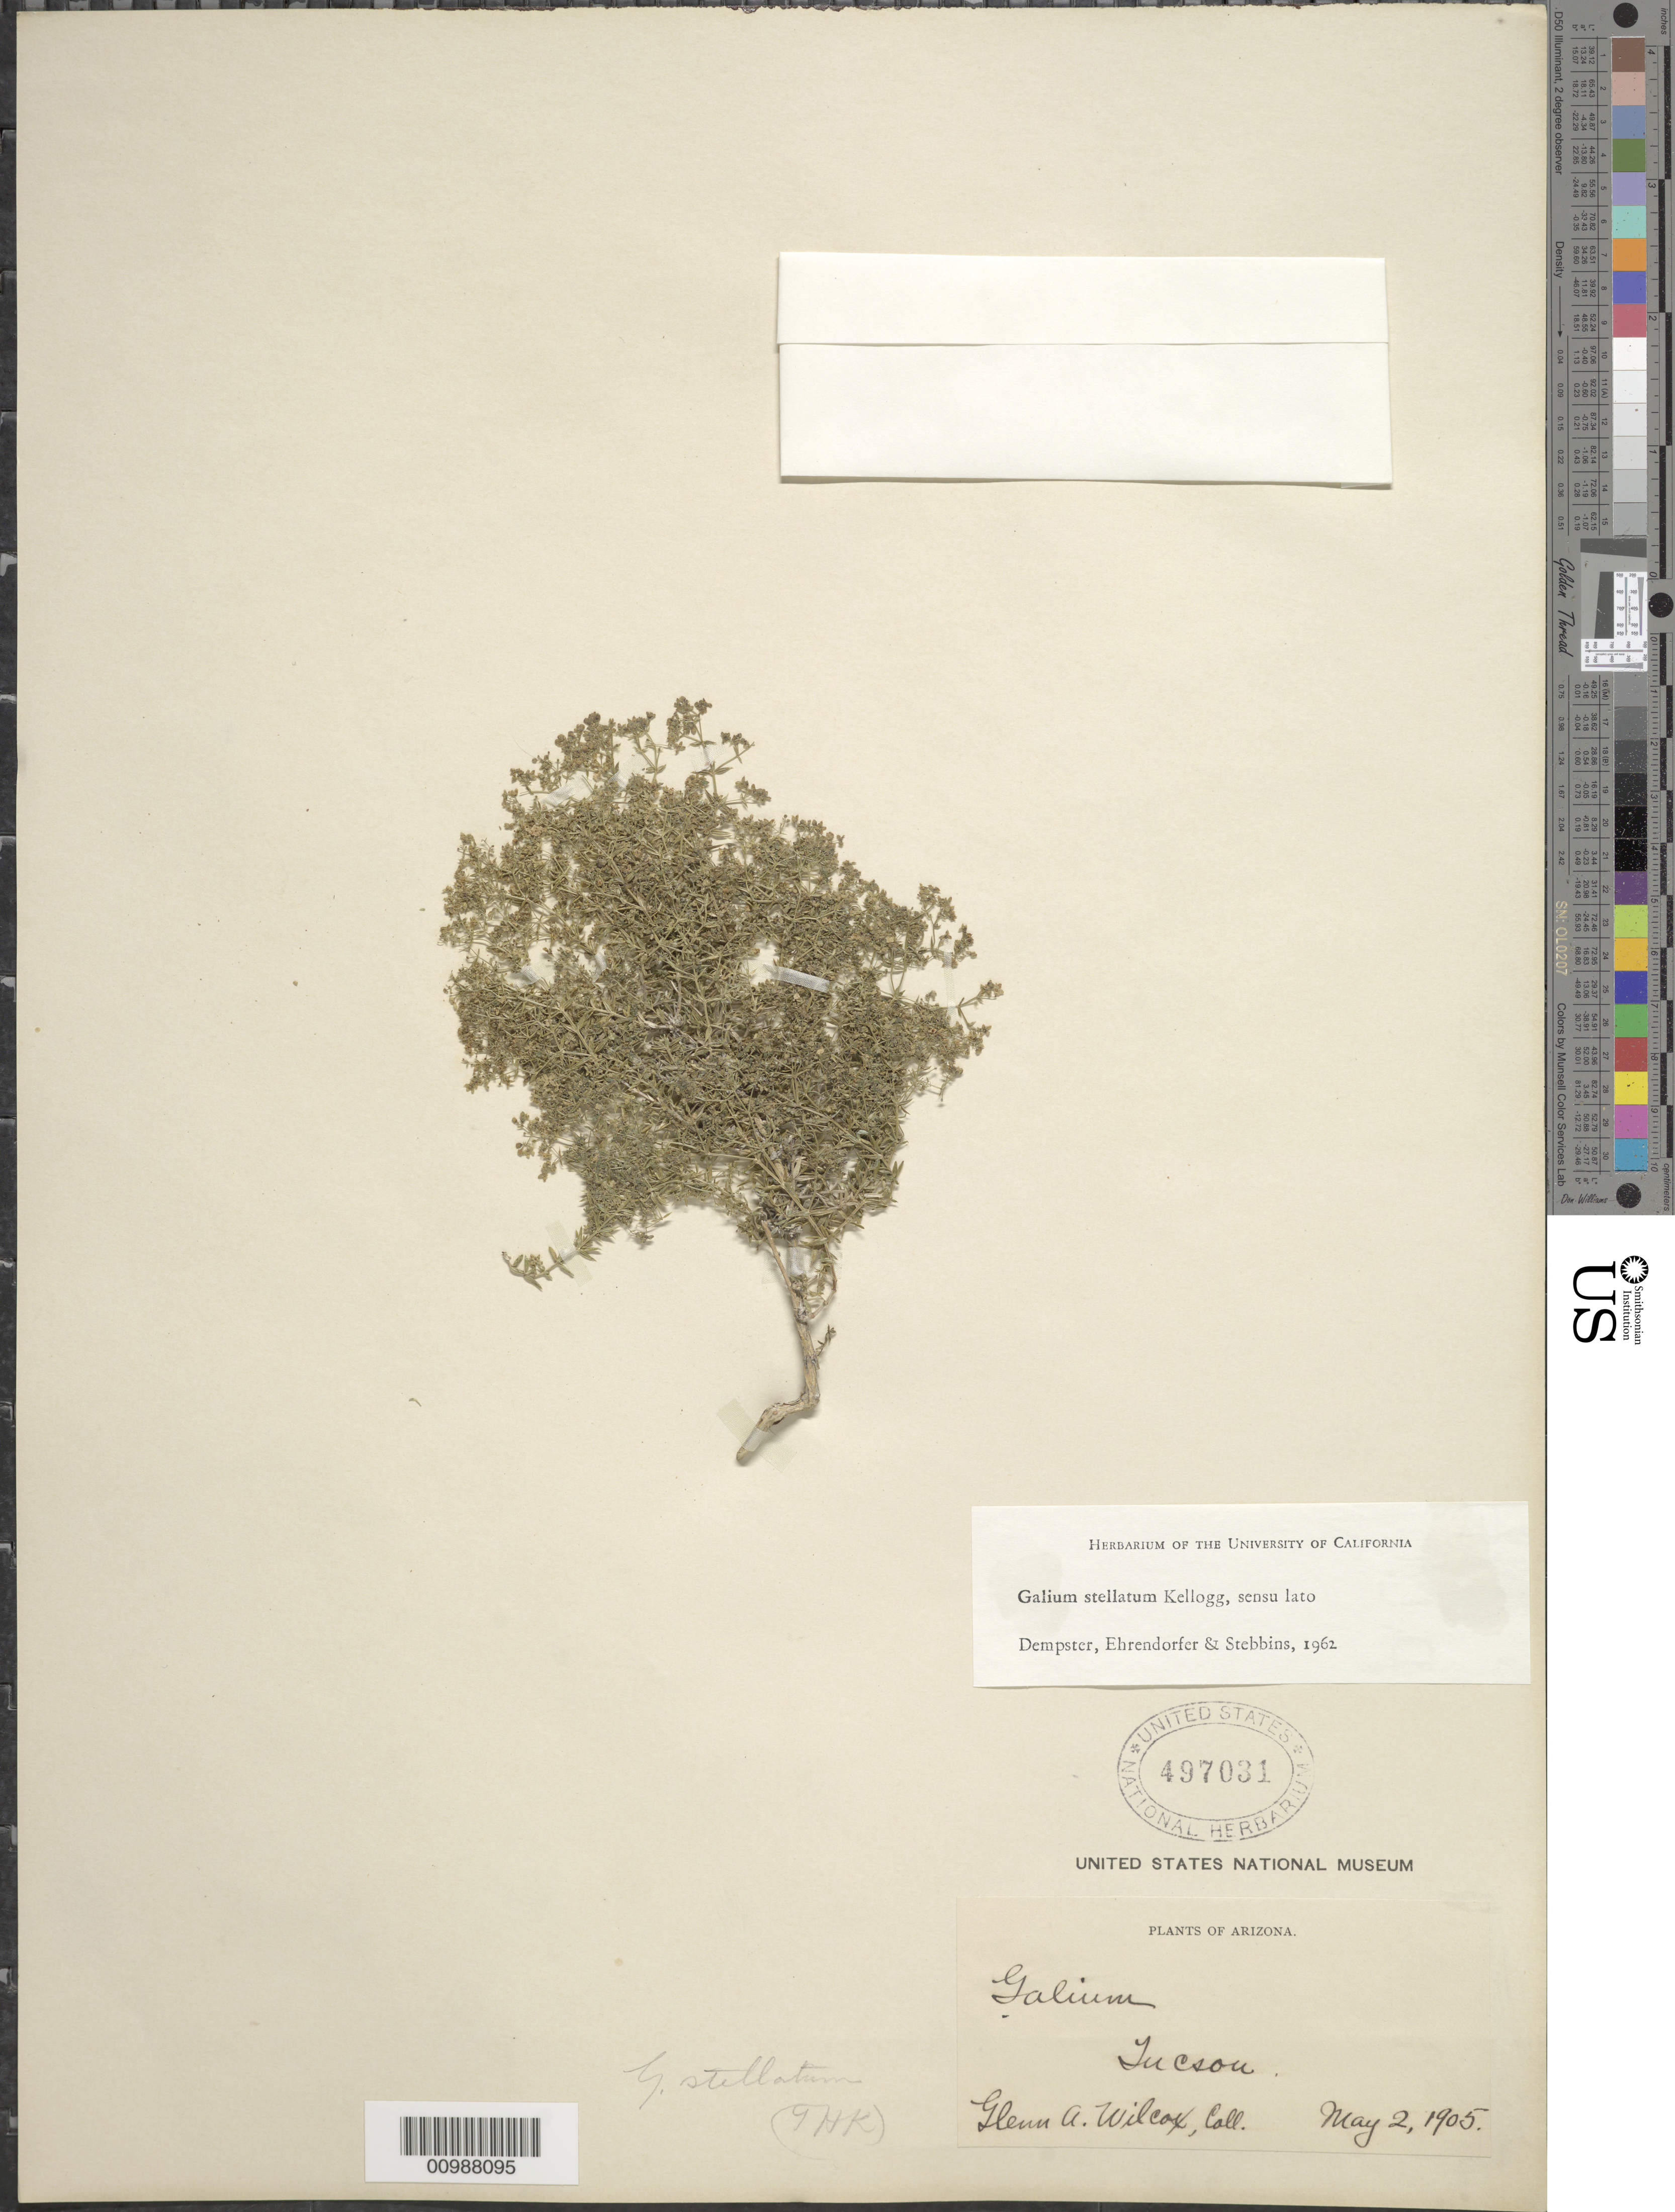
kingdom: Plantae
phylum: Tracheophyta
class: Magnoliopsida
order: Gentianales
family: Rubiaceae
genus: Galium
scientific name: Galium stellatum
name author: Kellogg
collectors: G. Wilcox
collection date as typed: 02 May 1905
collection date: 1905-05-02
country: United States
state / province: Arizona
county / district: Pima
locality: Tucson.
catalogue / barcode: US 497031